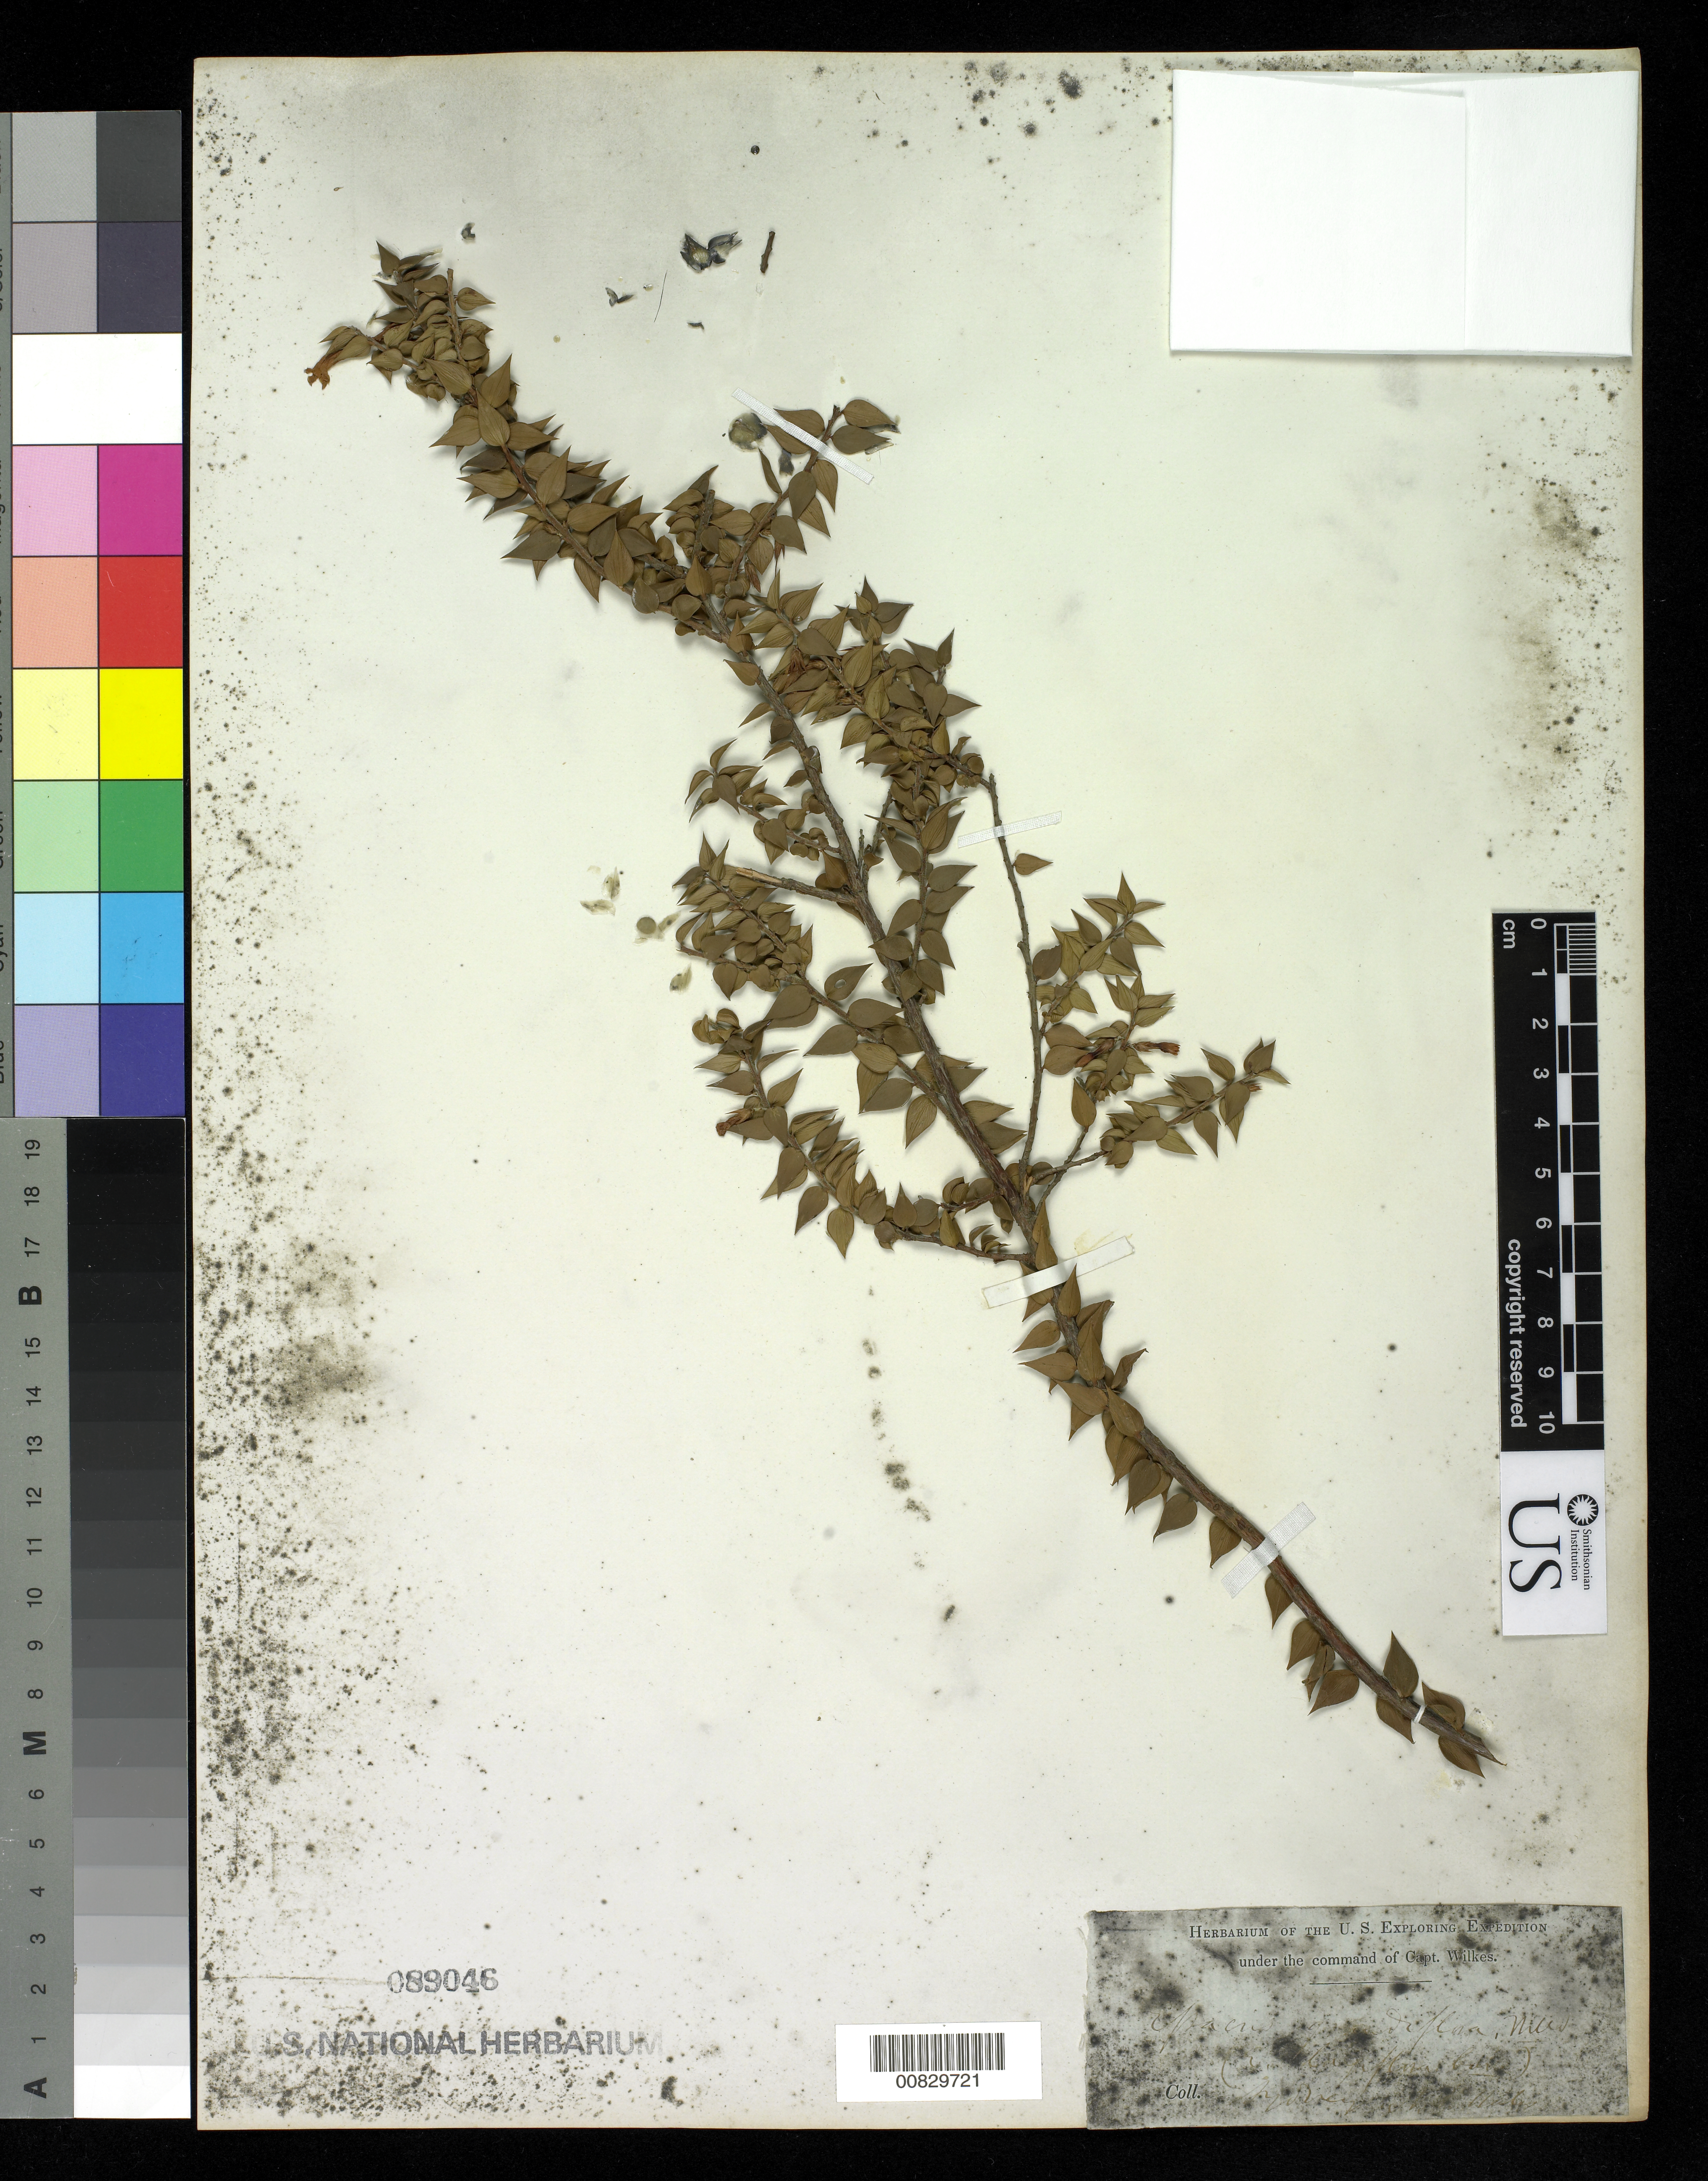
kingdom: Plantae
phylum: Tracheophyta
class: Magnoliopsida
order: Ericales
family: Ericaceae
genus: Epacris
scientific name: Epacris grandiflora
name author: Willd.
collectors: Wilkes Explor. Exped.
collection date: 1838/1842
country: Australia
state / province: New South Wales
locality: Sydney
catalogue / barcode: US 89046